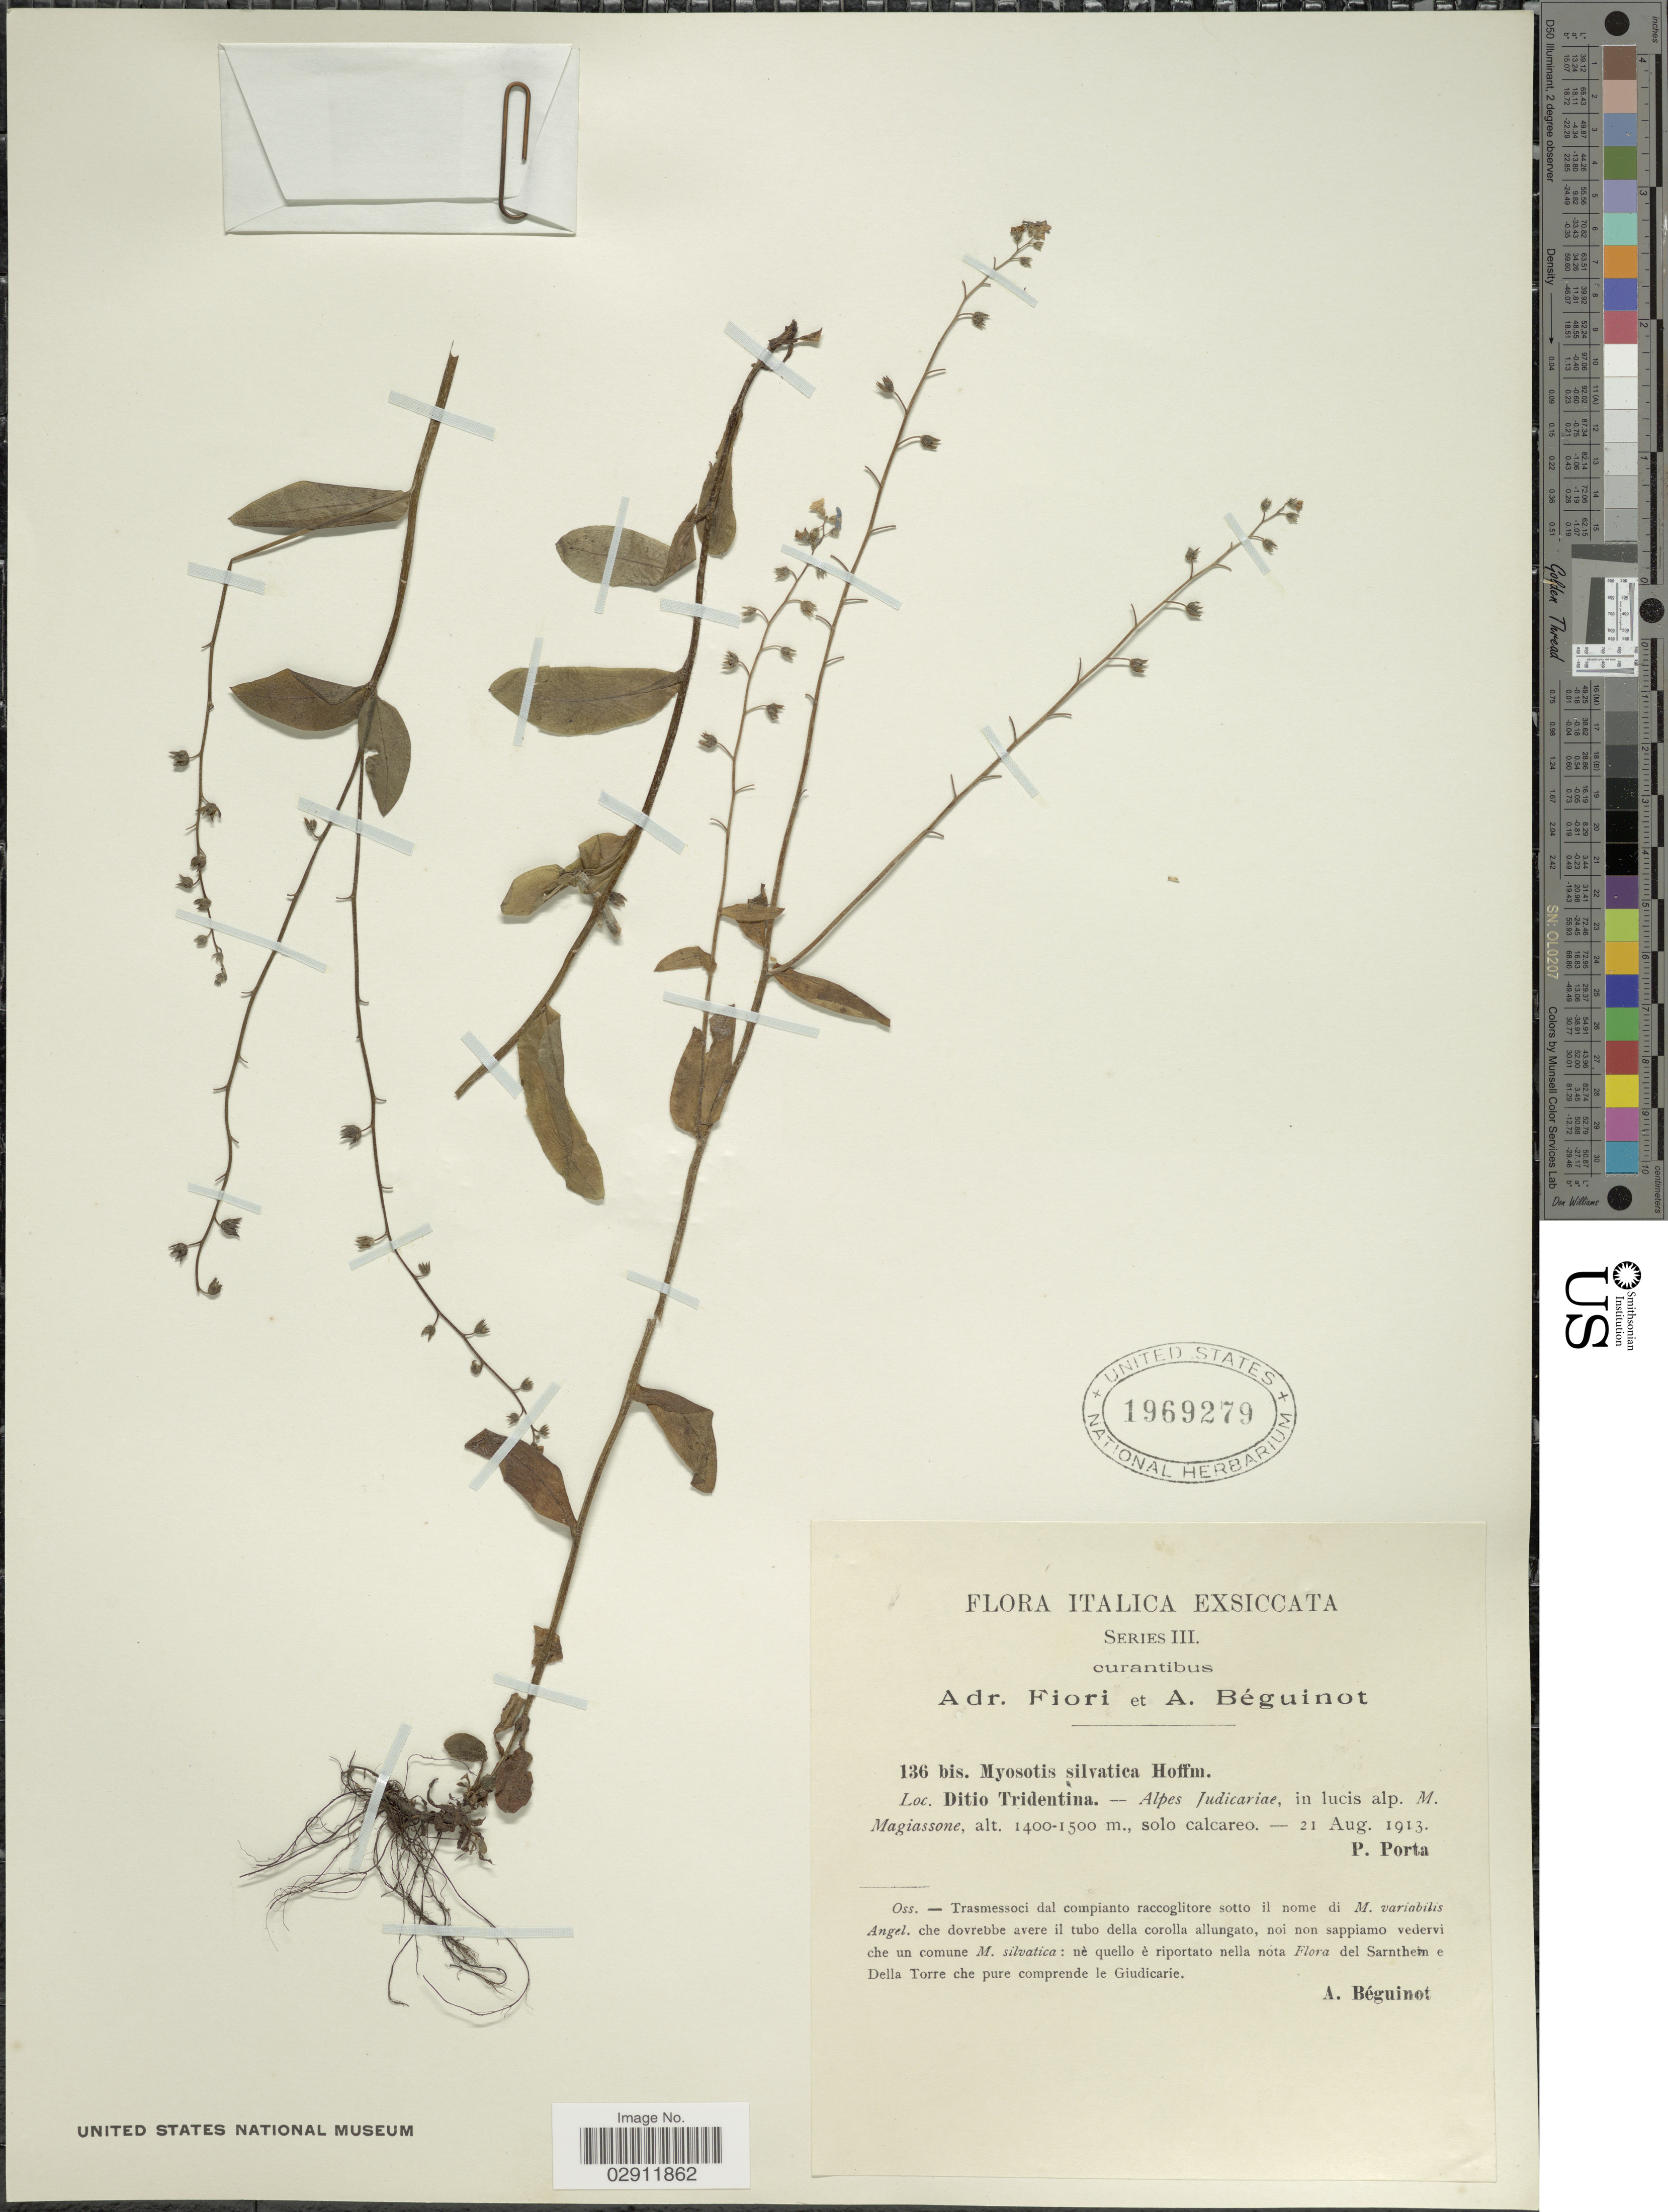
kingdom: Plantae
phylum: Tracheophyta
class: Magnoliopsida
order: Boraginales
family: Boraginaceae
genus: Myosotis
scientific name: Myosotis sylvatica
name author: Ehrh. ex Hoffm.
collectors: P. Porta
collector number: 136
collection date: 1913-08-21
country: Italy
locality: Ditio Tridentina- Alpes Judicariae, in lucis alp. M. Magiassone.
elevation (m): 1400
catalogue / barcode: US 1969279